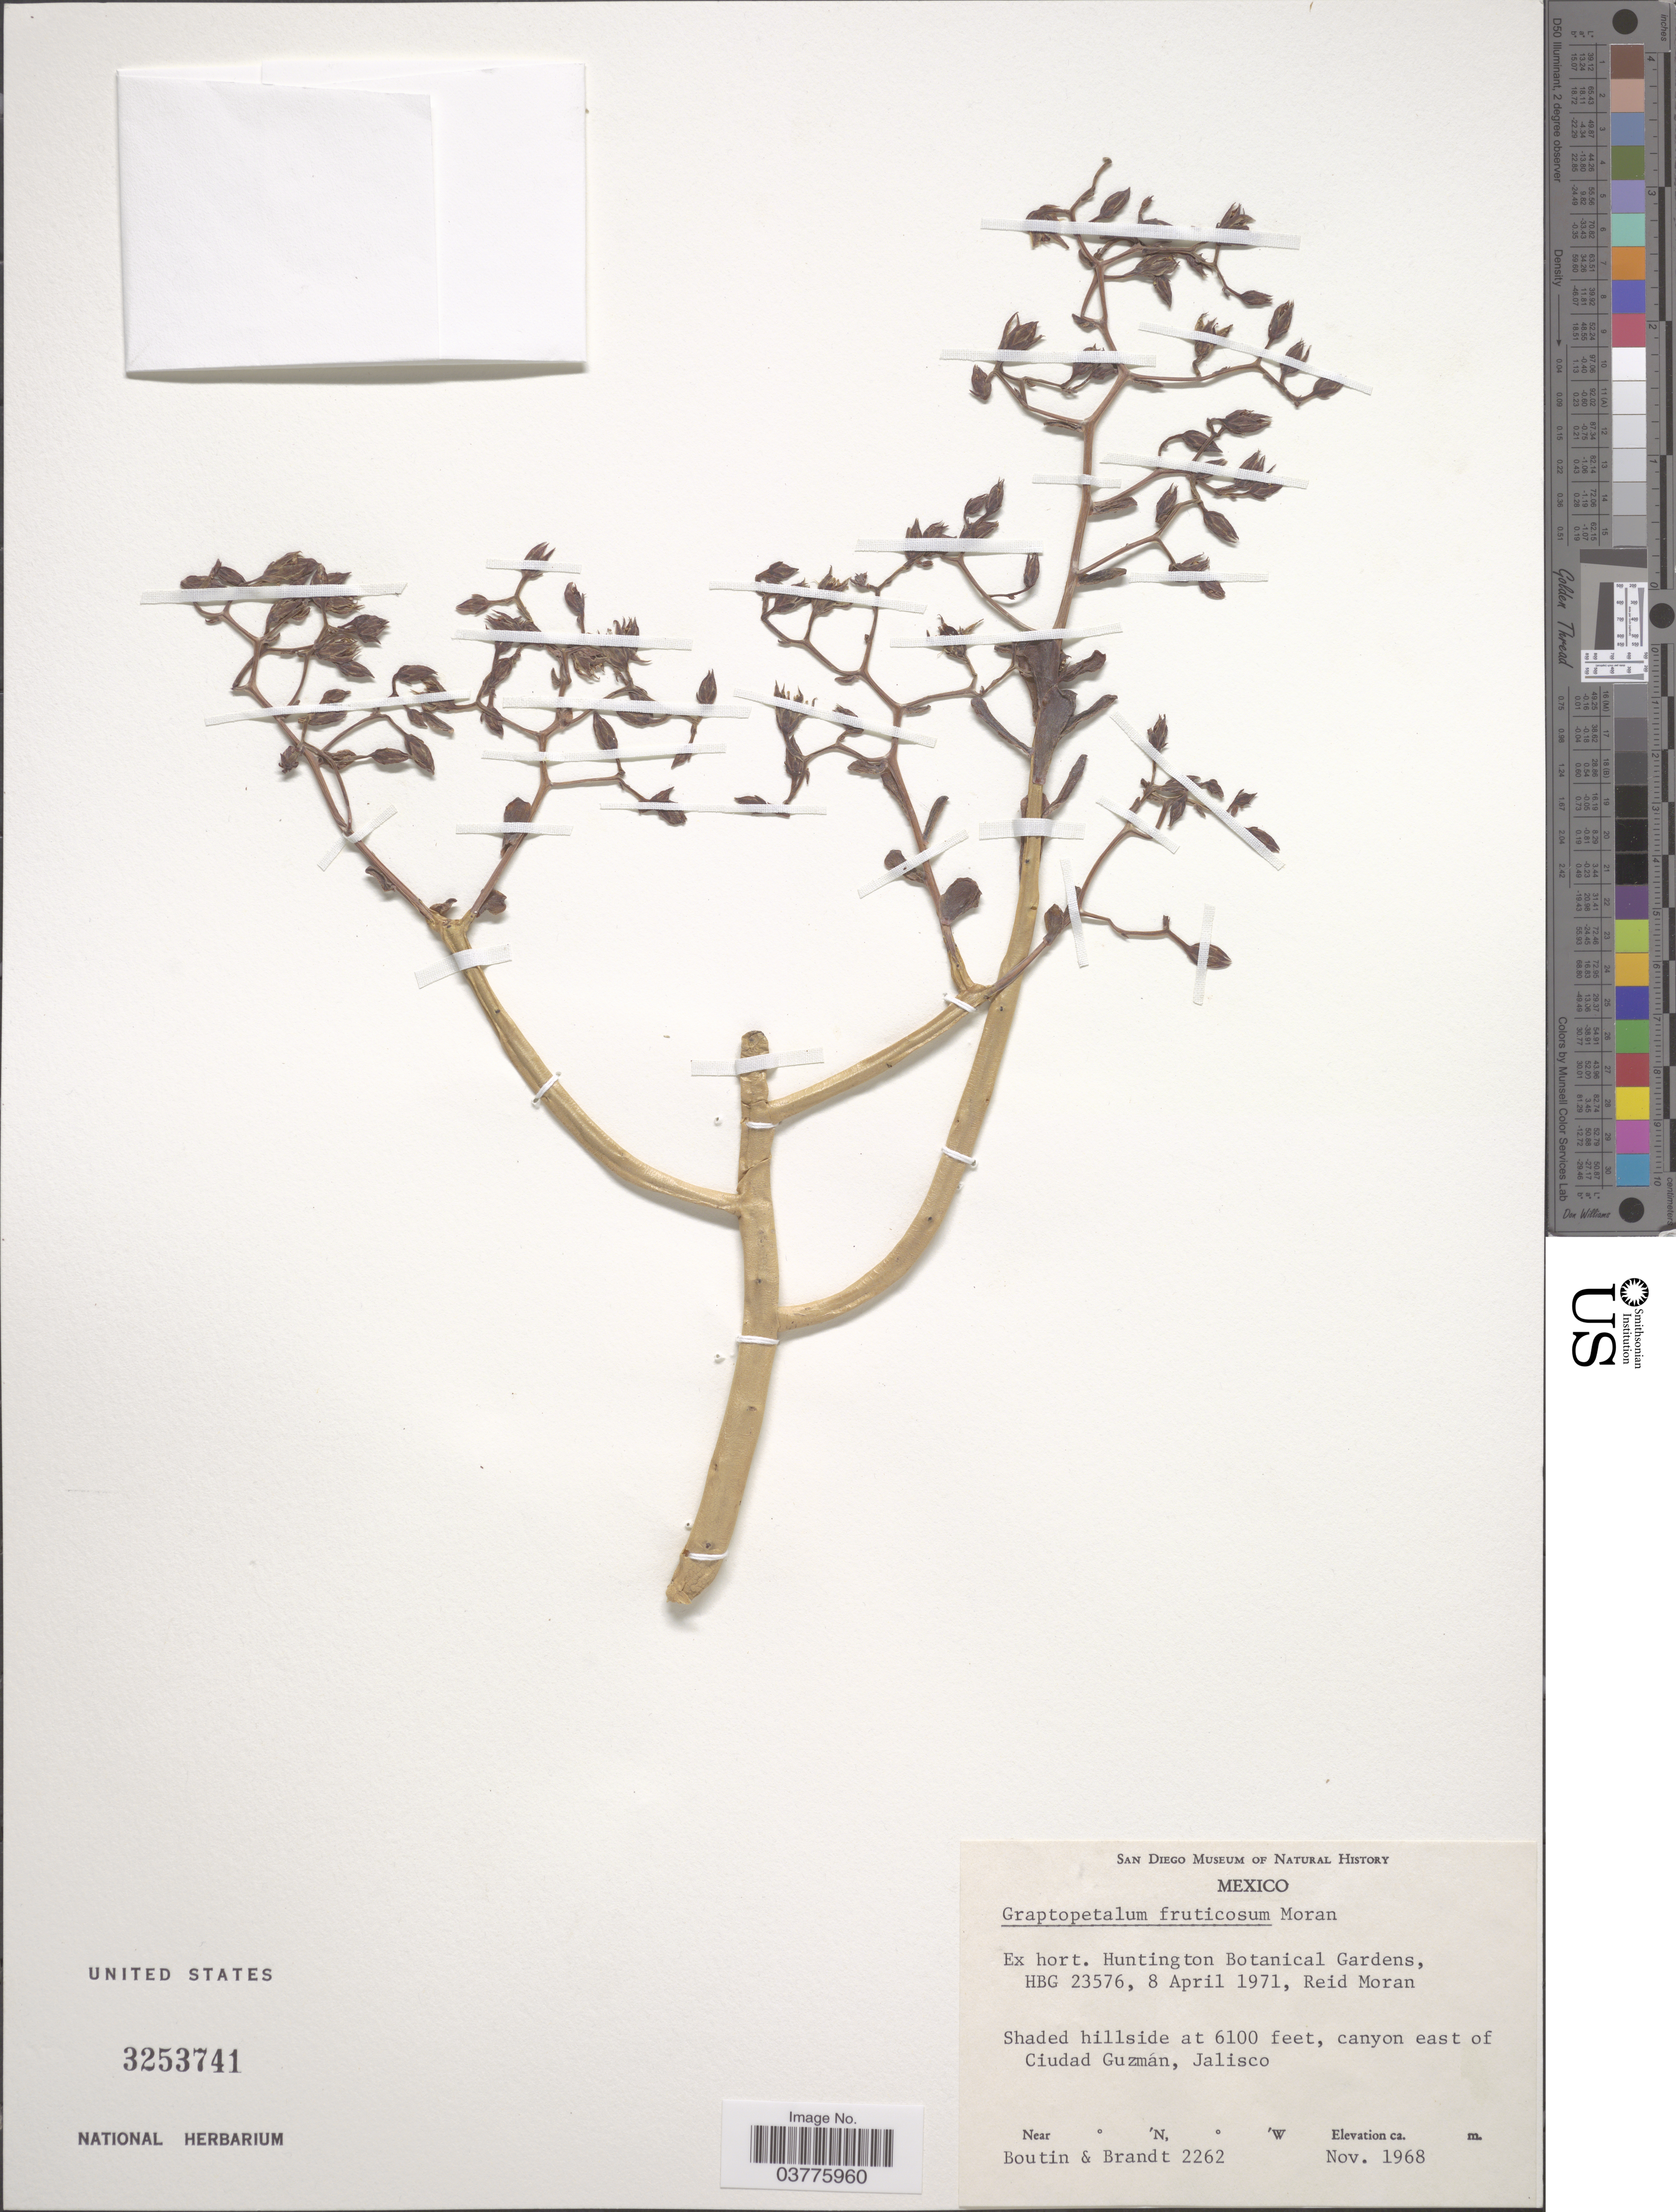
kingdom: Plantae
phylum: Tracheophyta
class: Magnoliopsida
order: Saxifragales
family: Crassulaceae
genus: Graptopetalum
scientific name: Graptopetalum fruticosum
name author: Moran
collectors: R. Moran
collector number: HBG 23576 ?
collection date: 1971-04-08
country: United States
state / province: California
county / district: Los Angeles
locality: Ex hort. Huntington Botanical Gardens.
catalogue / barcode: US 3253741